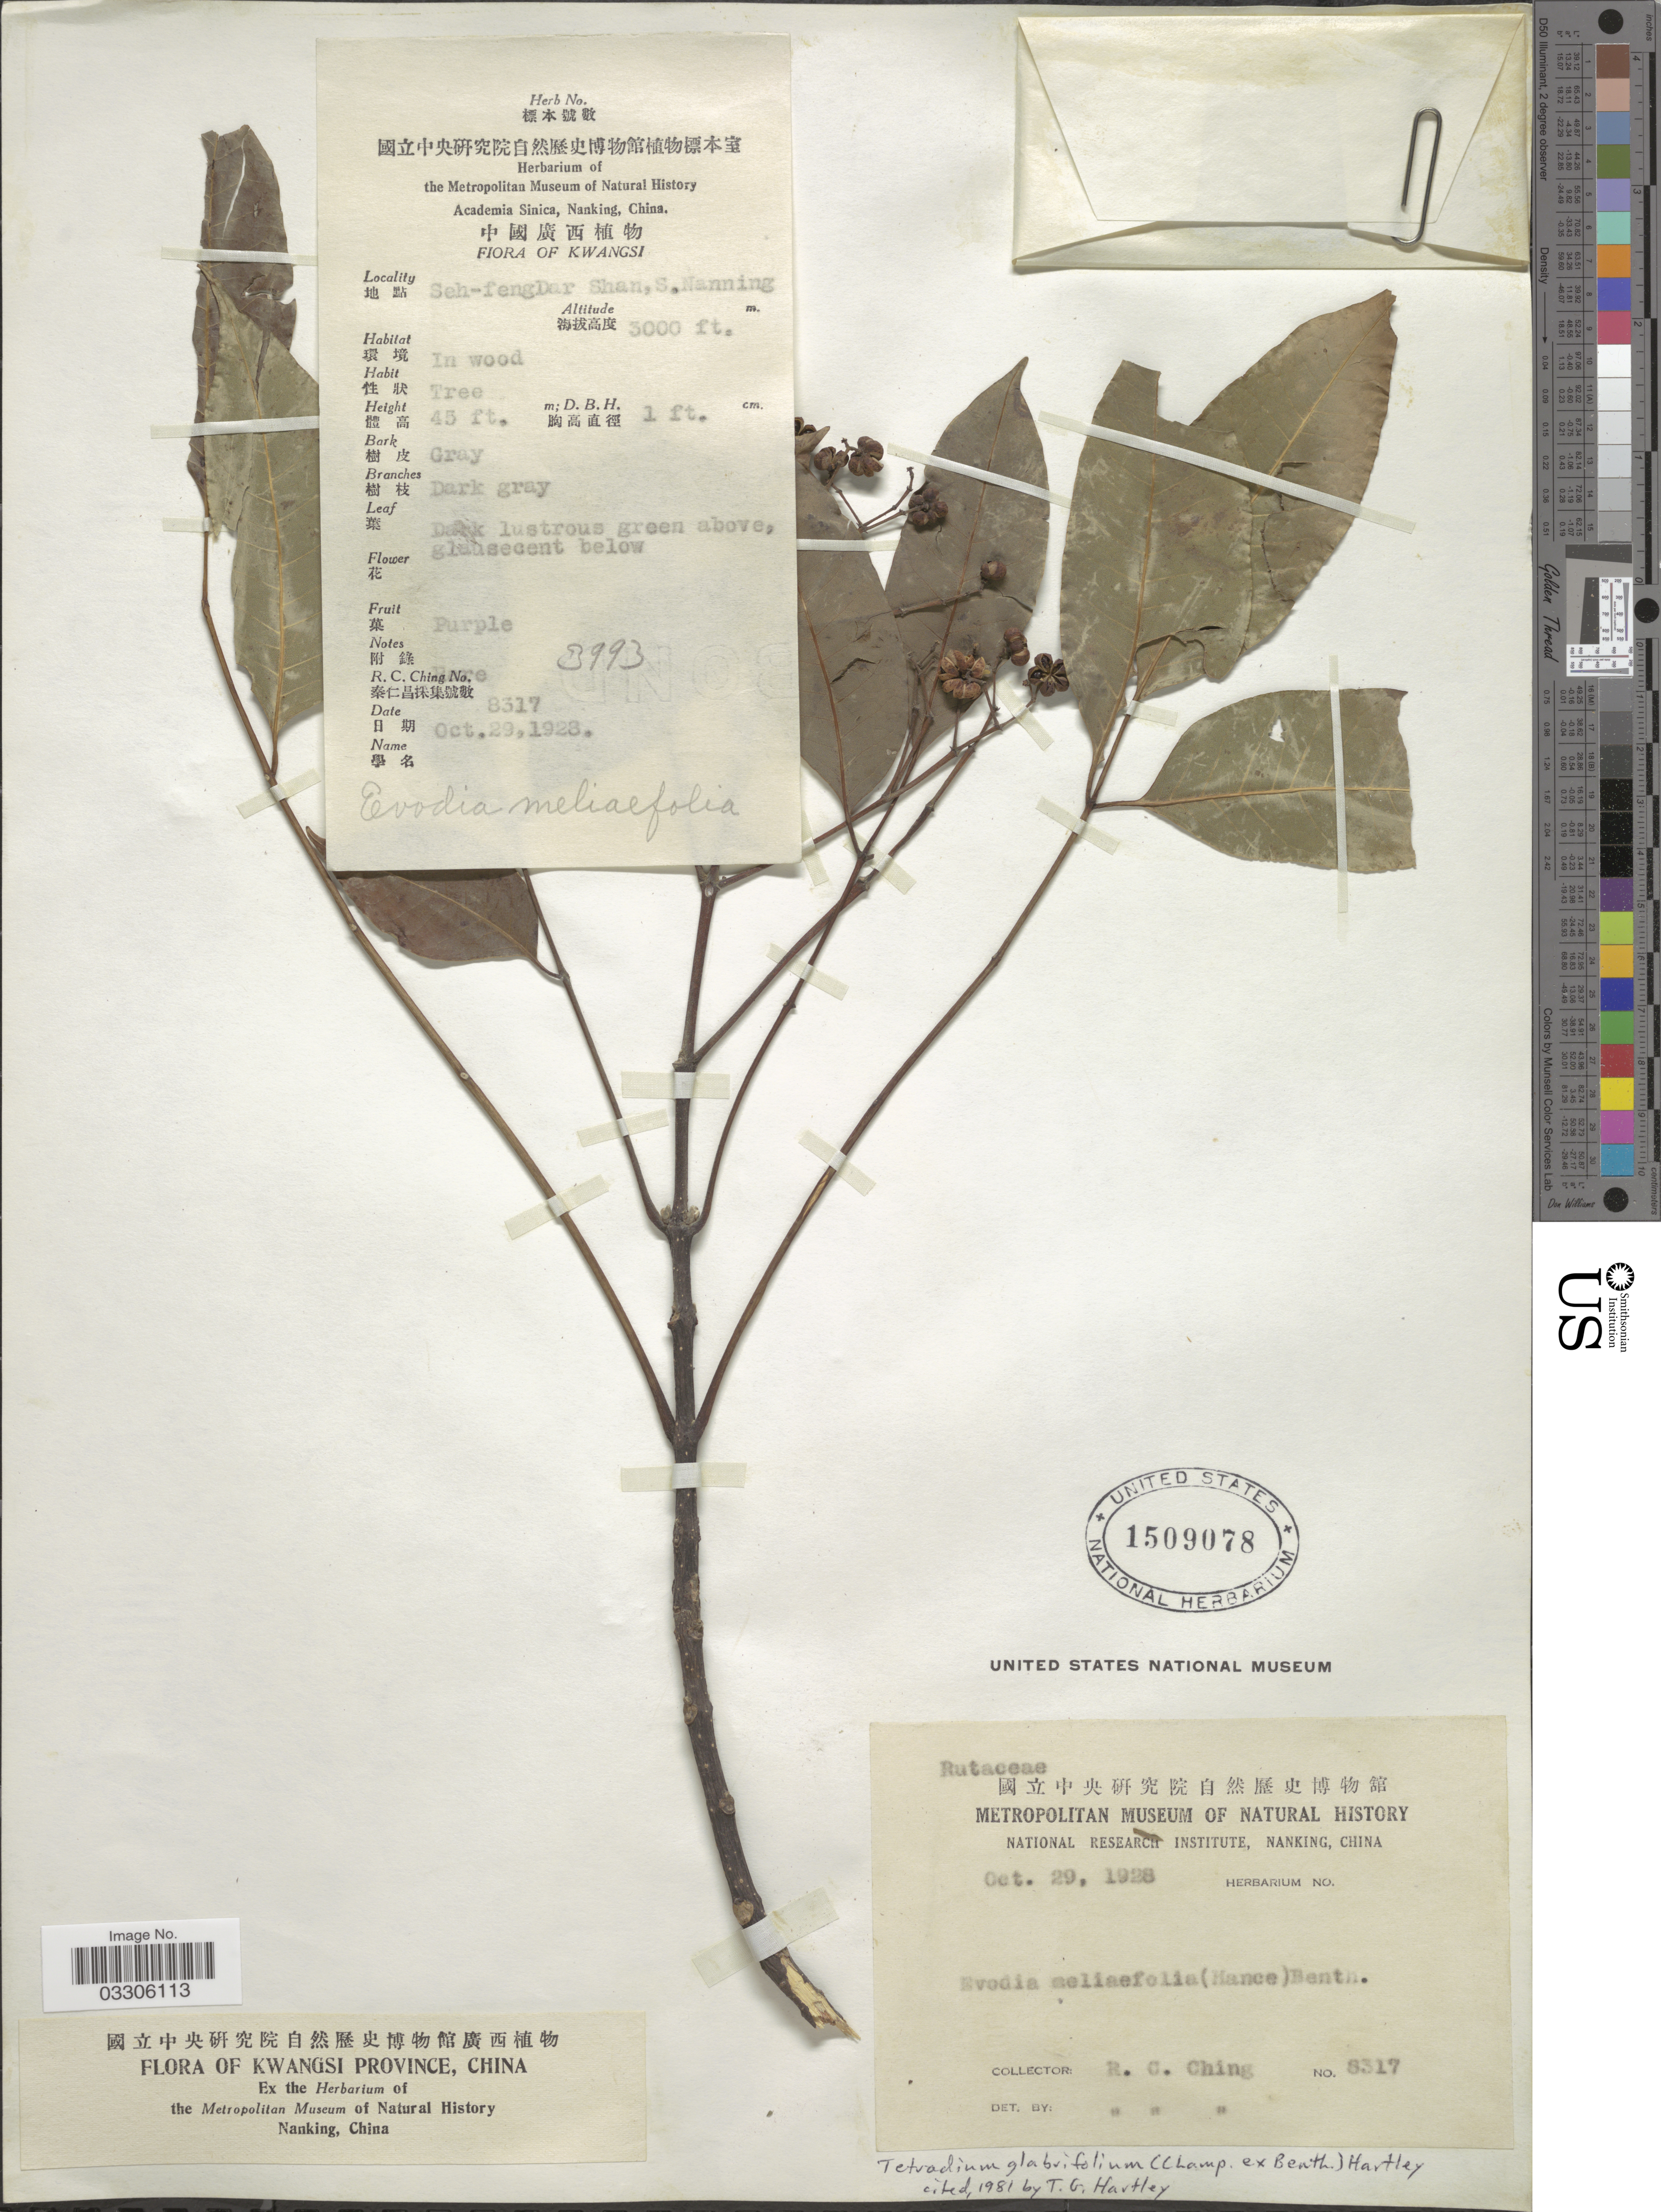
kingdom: Plantae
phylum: Tracheophyta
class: Magnoliopsida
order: Sapindales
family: Rutaceae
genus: Tetradium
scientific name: Tetradium glabrifolium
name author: (Champ. ex Benth.) T.G. Hartley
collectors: R. C. Ching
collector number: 8317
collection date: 1928-10-29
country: China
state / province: Guangxi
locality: Kwangsi Province. Seh-feng. Dar Shan, S. Nanning.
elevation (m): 914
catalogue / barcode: US 1509078